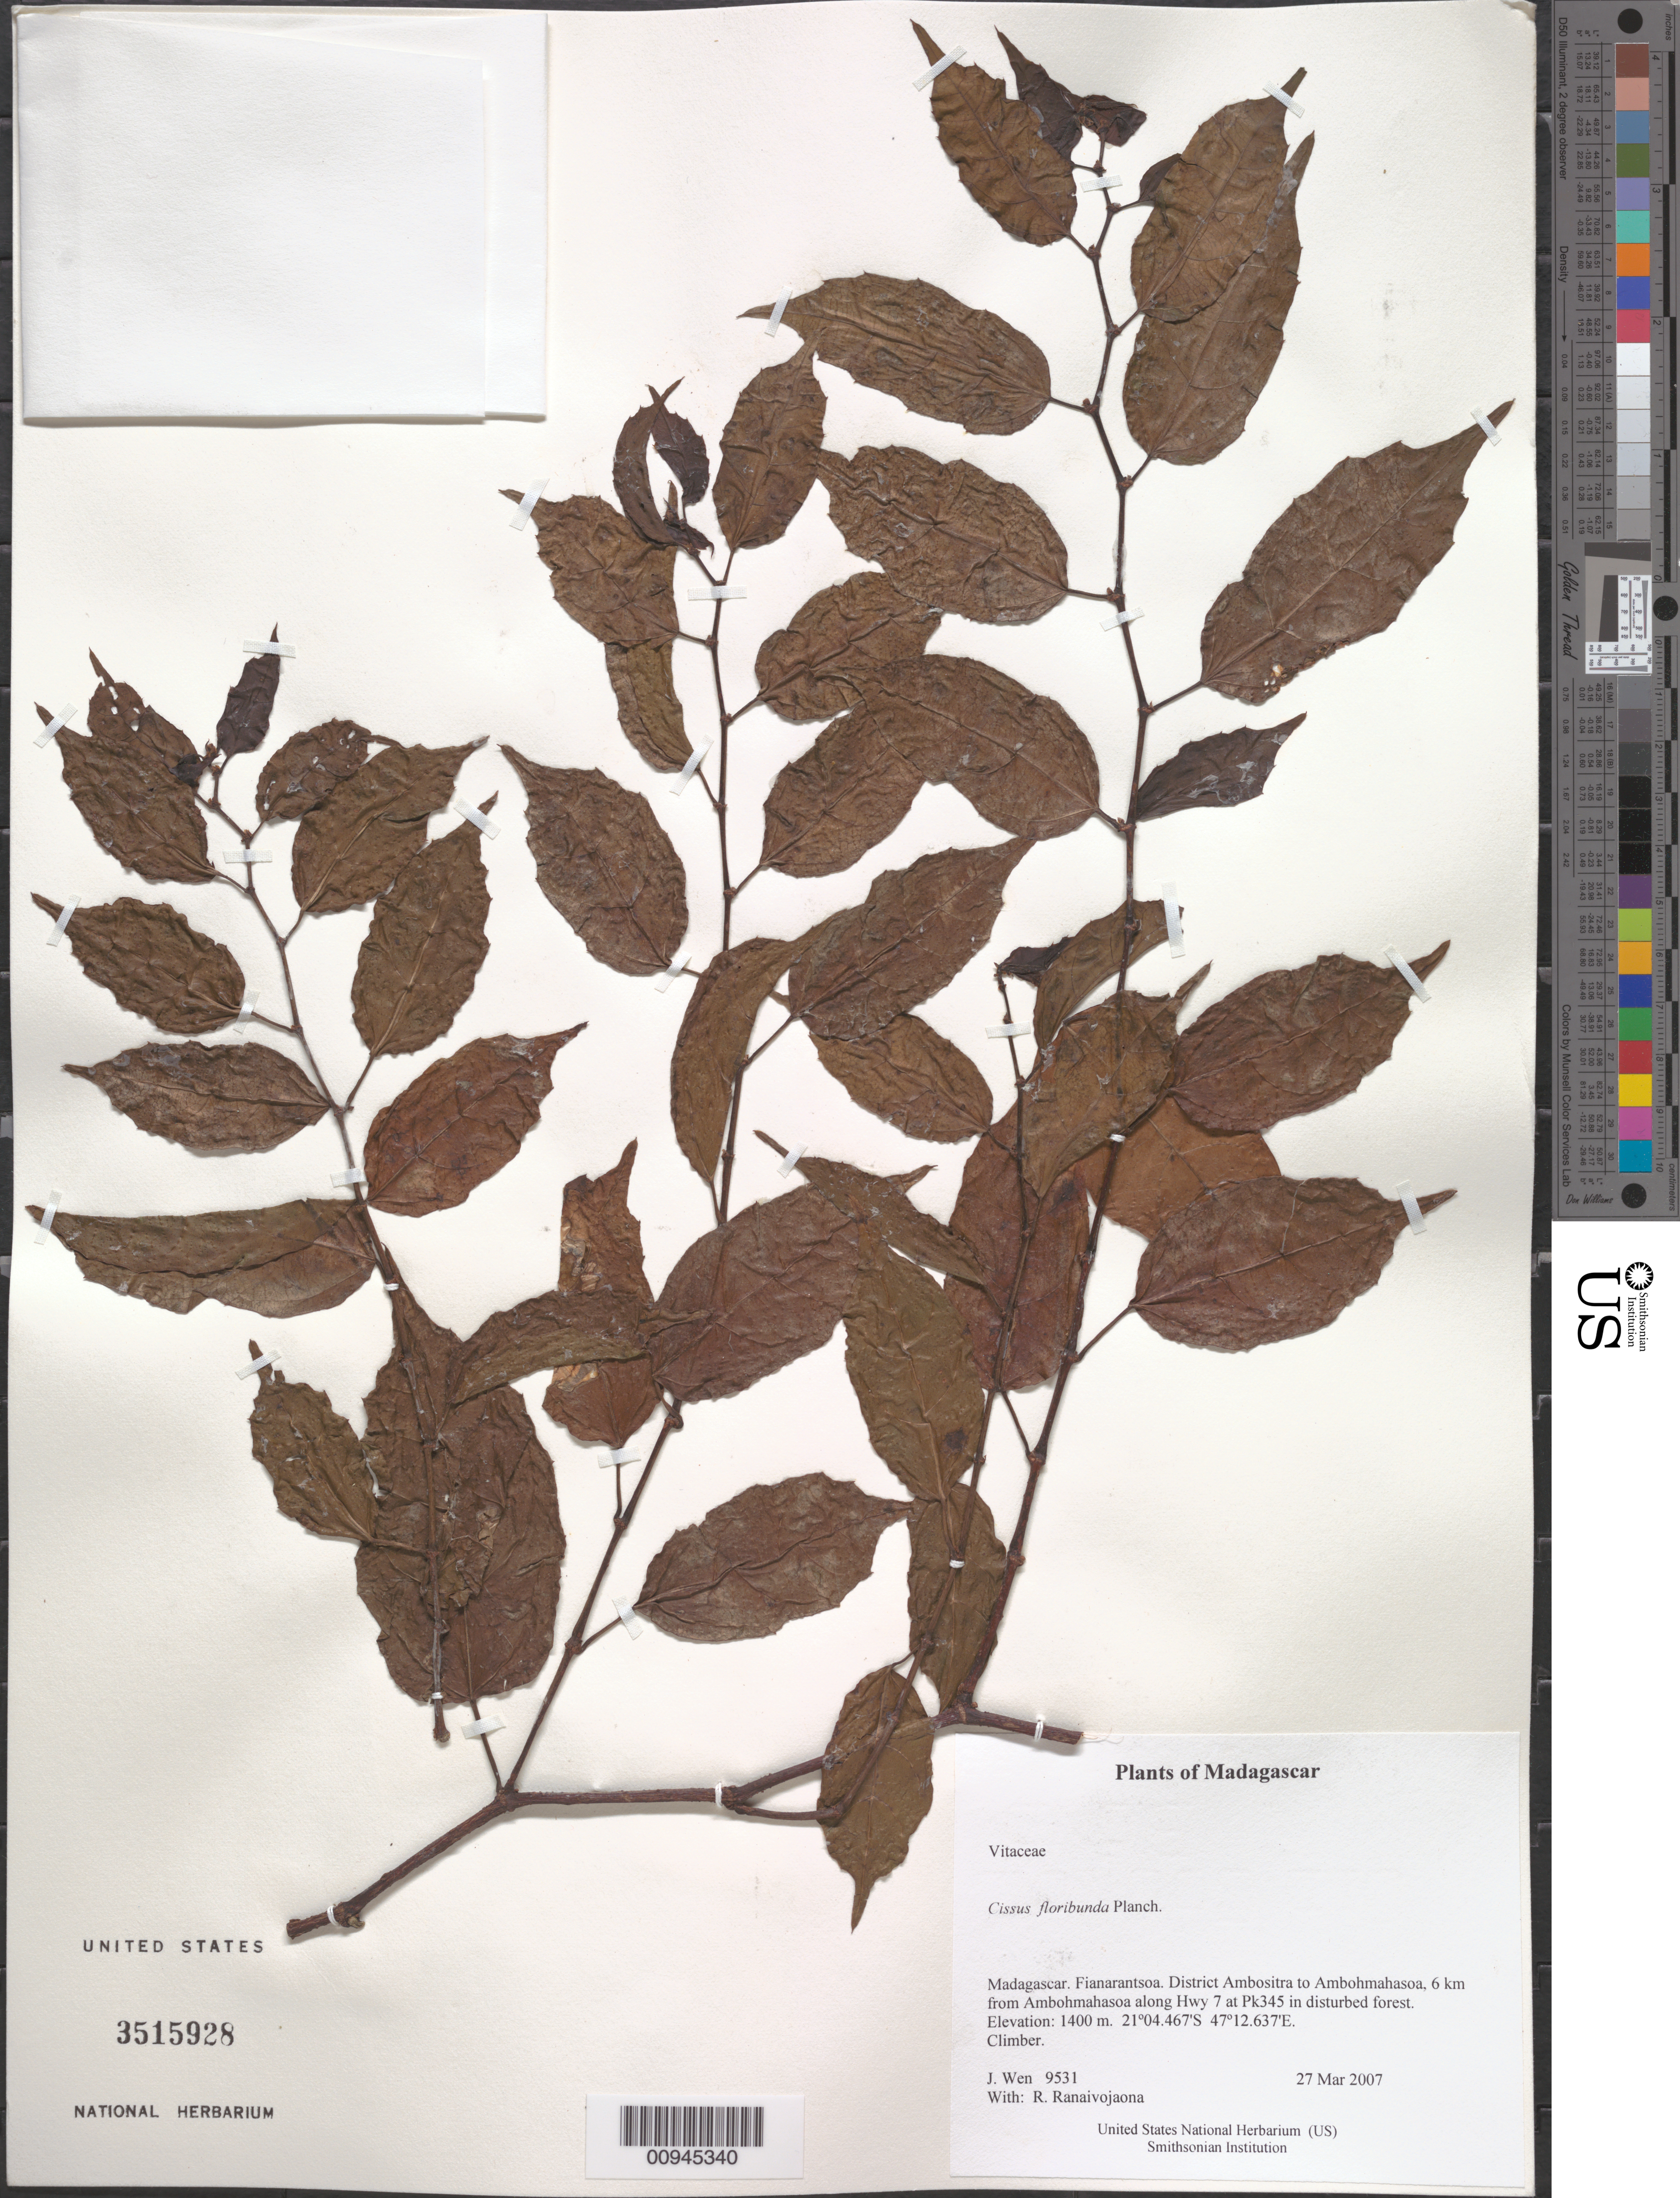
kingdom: Plantae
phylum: Tracheophyta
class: Magnoliopsida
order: Vitales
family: Vitaceae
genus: Cissus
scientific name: Cissus floribunda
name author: Planch.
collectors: J. Wen & R. Ranaivojaona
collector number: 9531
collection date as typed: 27 Mar 2007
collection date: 2007-03-27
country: Madagascar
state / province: Amoron'i Mania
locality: District Ambositra to Ambohmahasoa, 6 km from Ambohmahasoa along Hwy 7 at Pk345 in disturbed forest.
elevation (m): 1400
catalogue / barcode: US 3515928